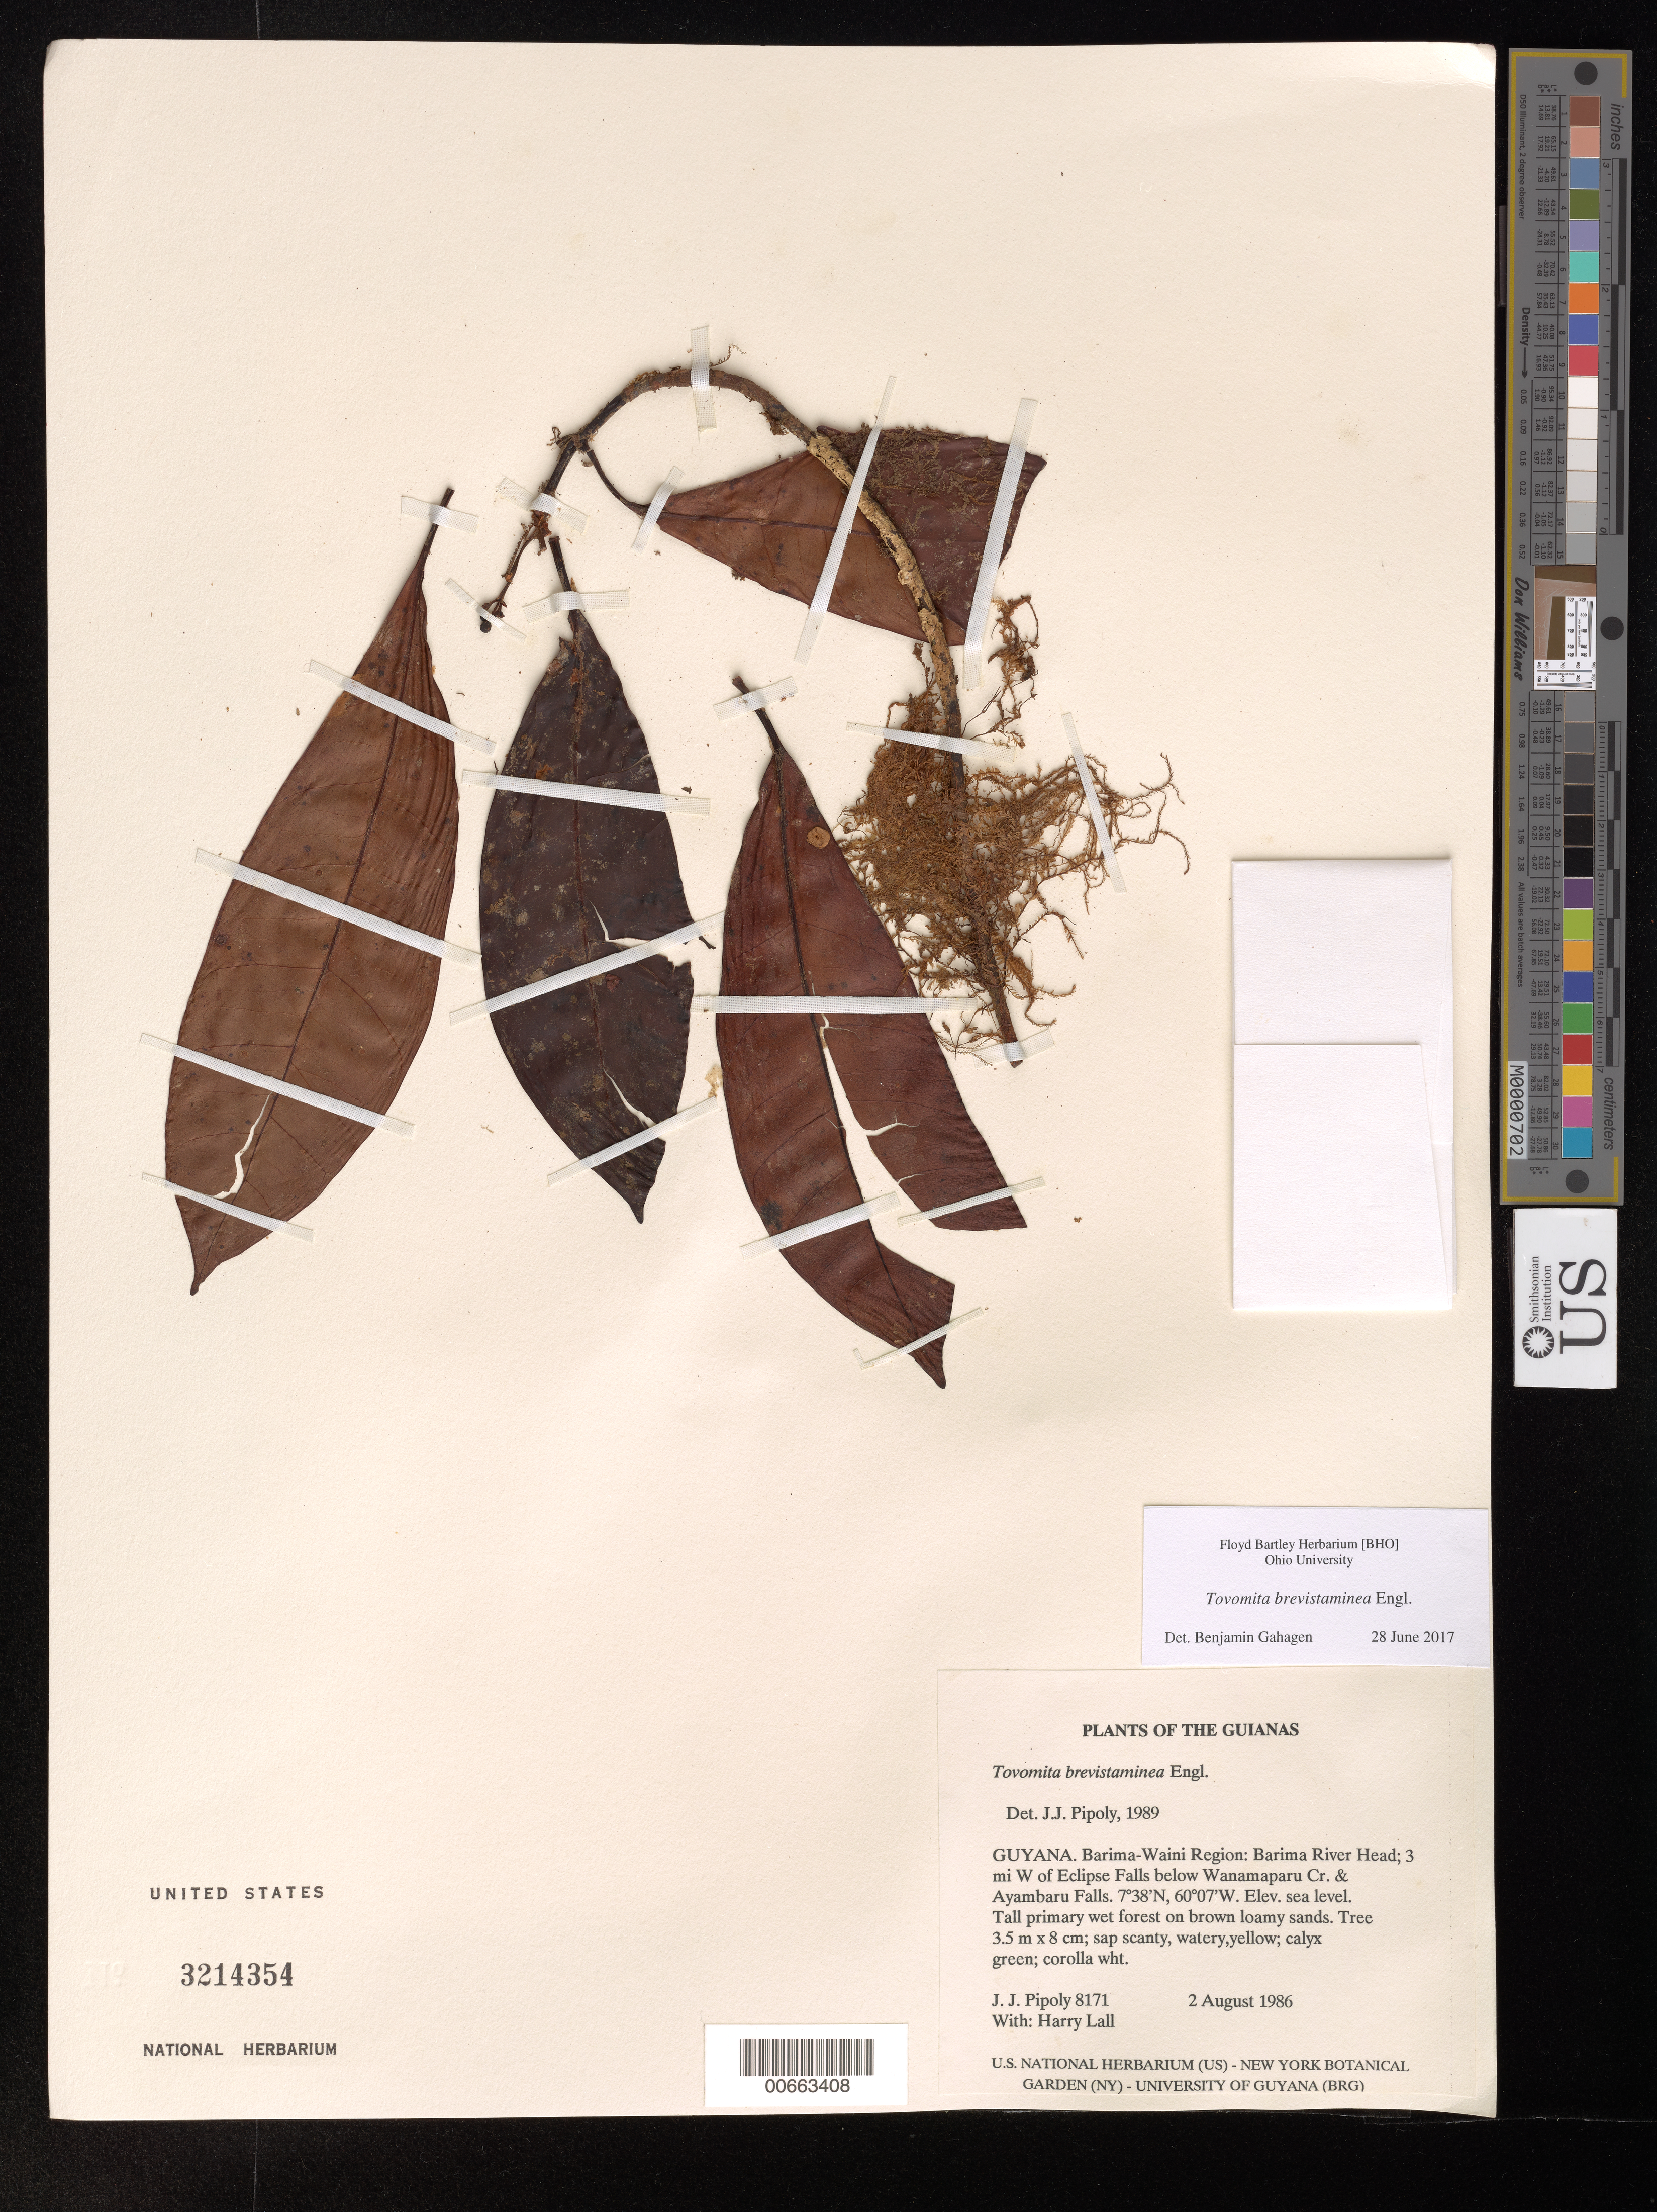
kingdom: Plantae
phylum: Tracheophyta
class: Magnoliopsida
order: Malpighiales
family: Clusiaceae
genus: Tovomita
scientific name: Tovomita brevistaminea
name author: Engl.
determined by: Pipoly, J. J., III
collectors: J. J. Pipoly & H. Lall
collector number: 8171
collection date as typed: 2 August 1986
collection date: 1986-08-02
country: Guyana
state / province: Barima-Waini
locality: Barima River head; 3 mi W of Eclipse Falls below Wanamaparu Cr. & Ayambaru Falls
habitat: Tall primary wet forest on brown loamy sands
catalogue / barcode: US 3214354